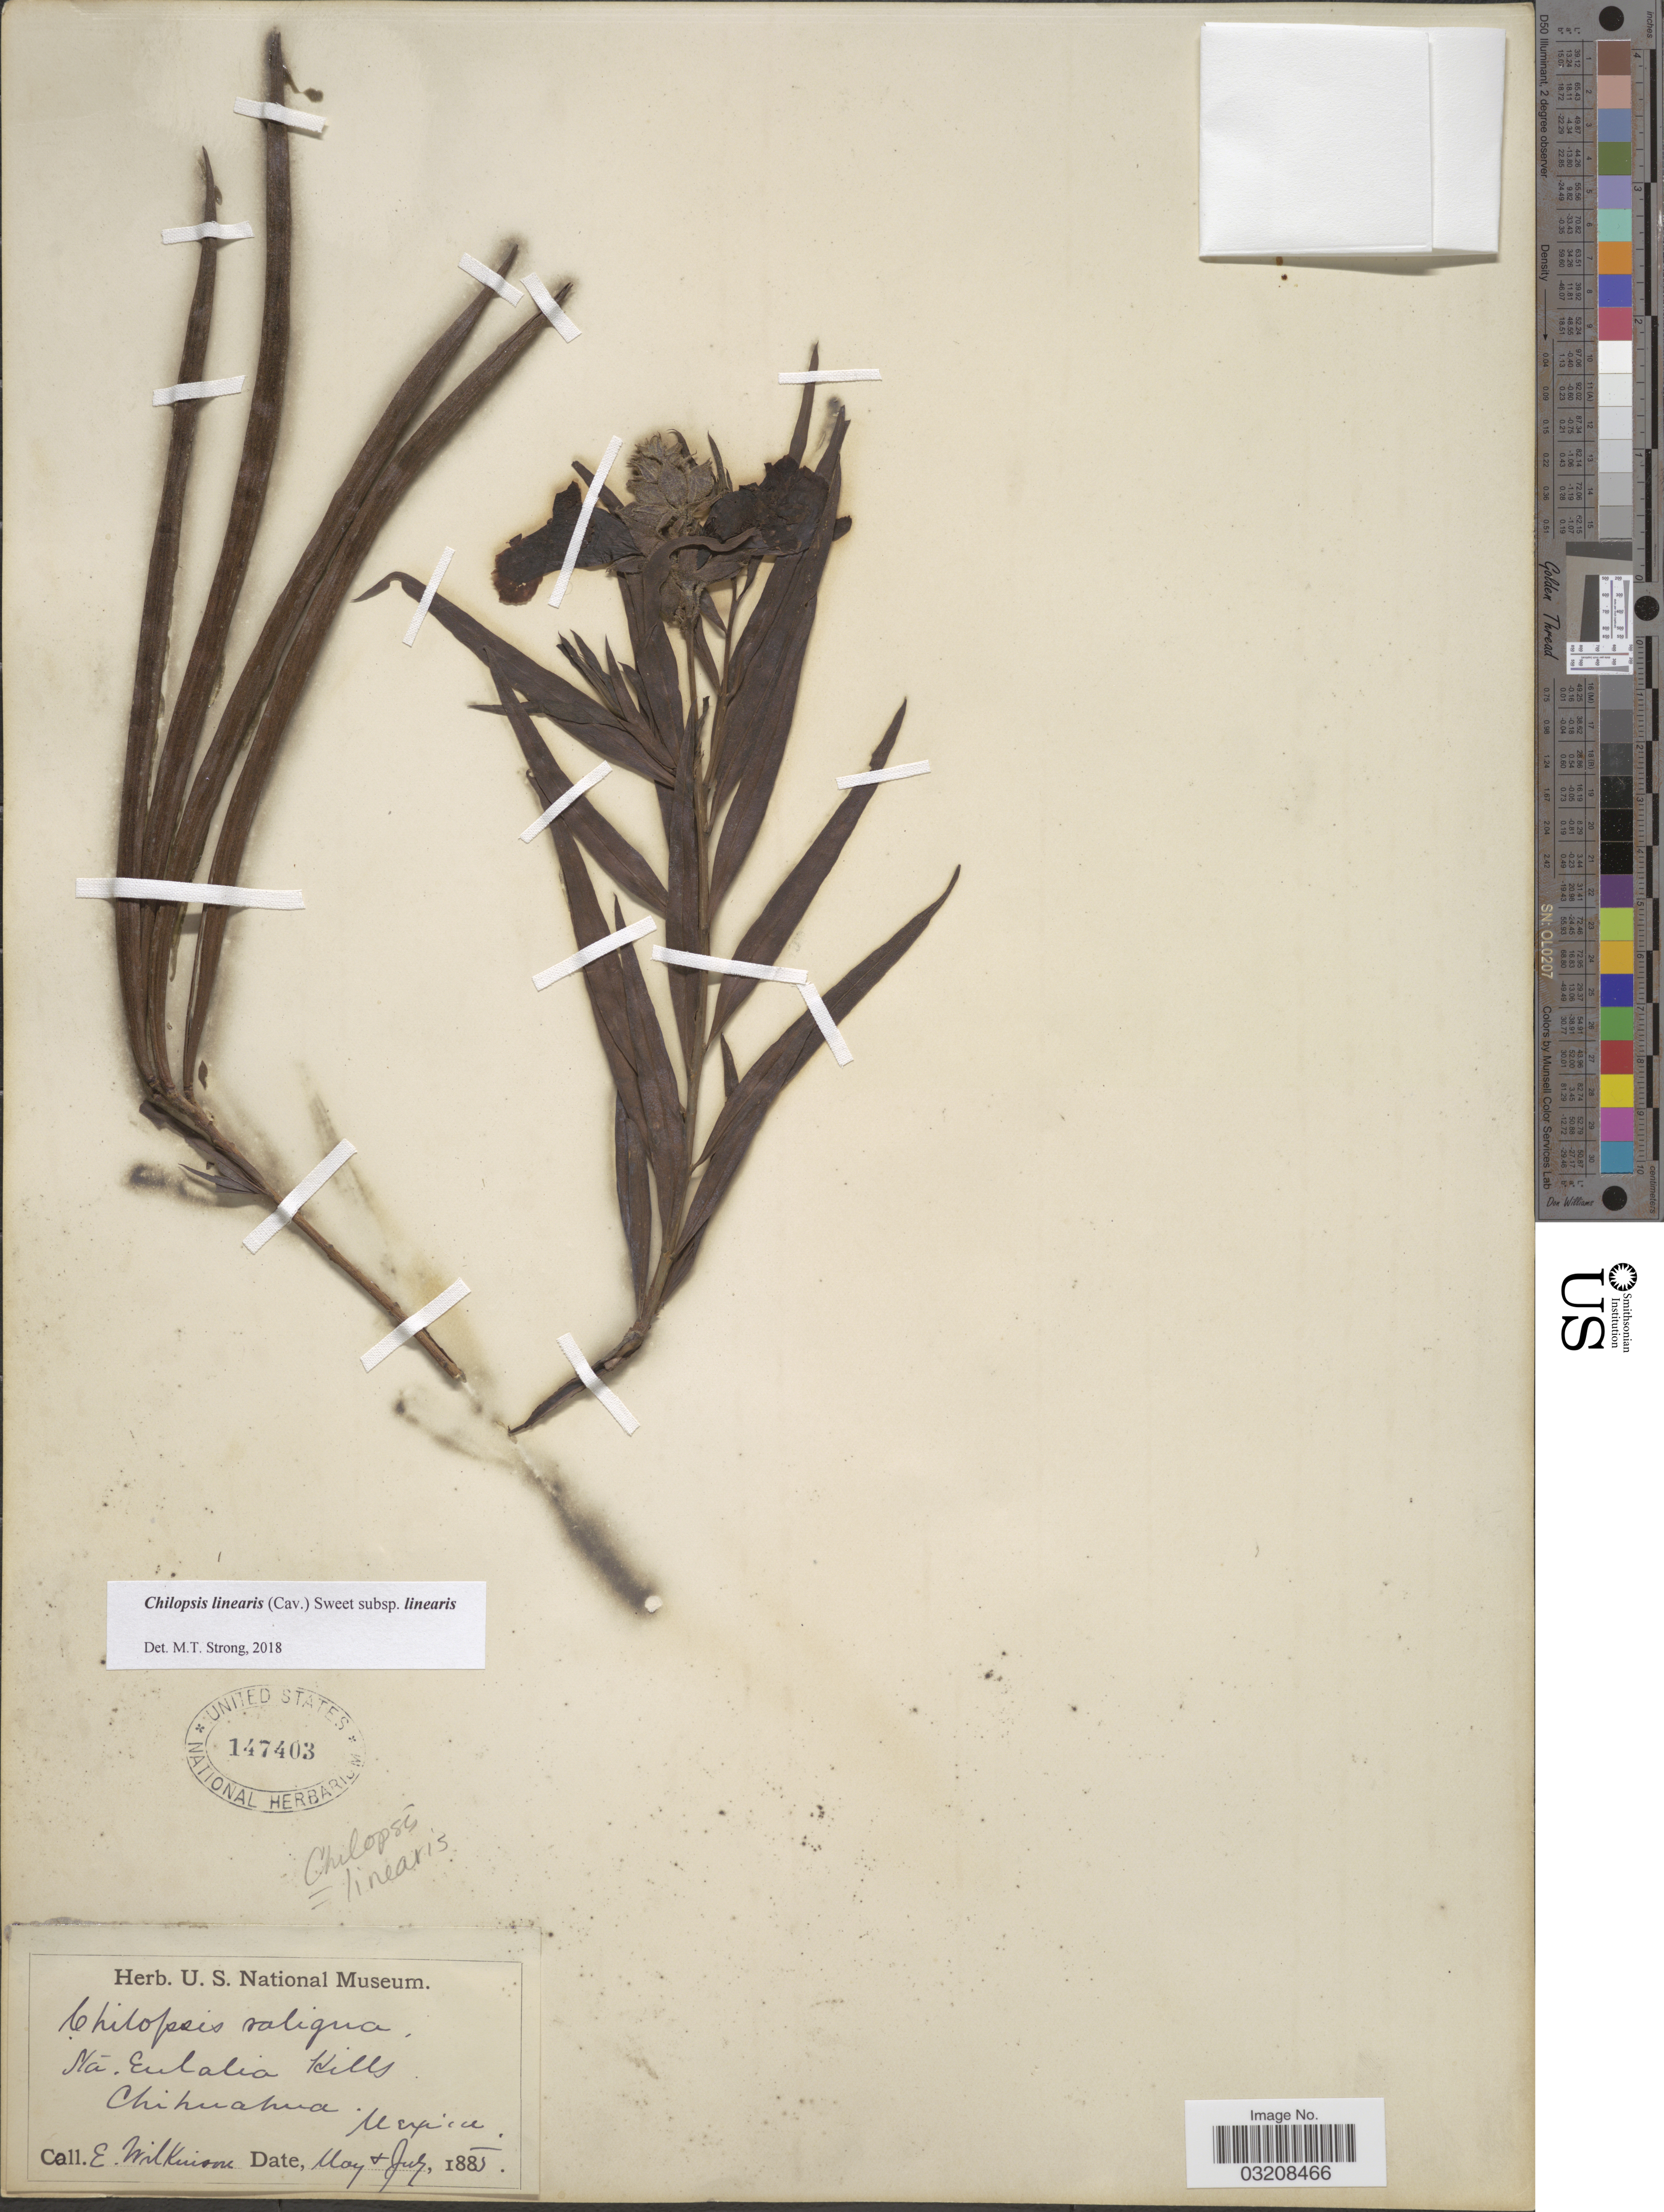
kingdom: Plantae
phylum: Tracheophyta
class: Magnoliopsida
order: Lamiales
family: Bignoniaceae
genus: Chilopsis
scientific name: Chilopsis linearis subsp. linearis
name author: (Cav.) Sweet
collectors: E. Wilkinson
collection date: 1885-05/1885-07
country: Mexico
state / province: Chihuahua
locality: Sta. Eulalia Hills.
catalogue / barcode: US 147403